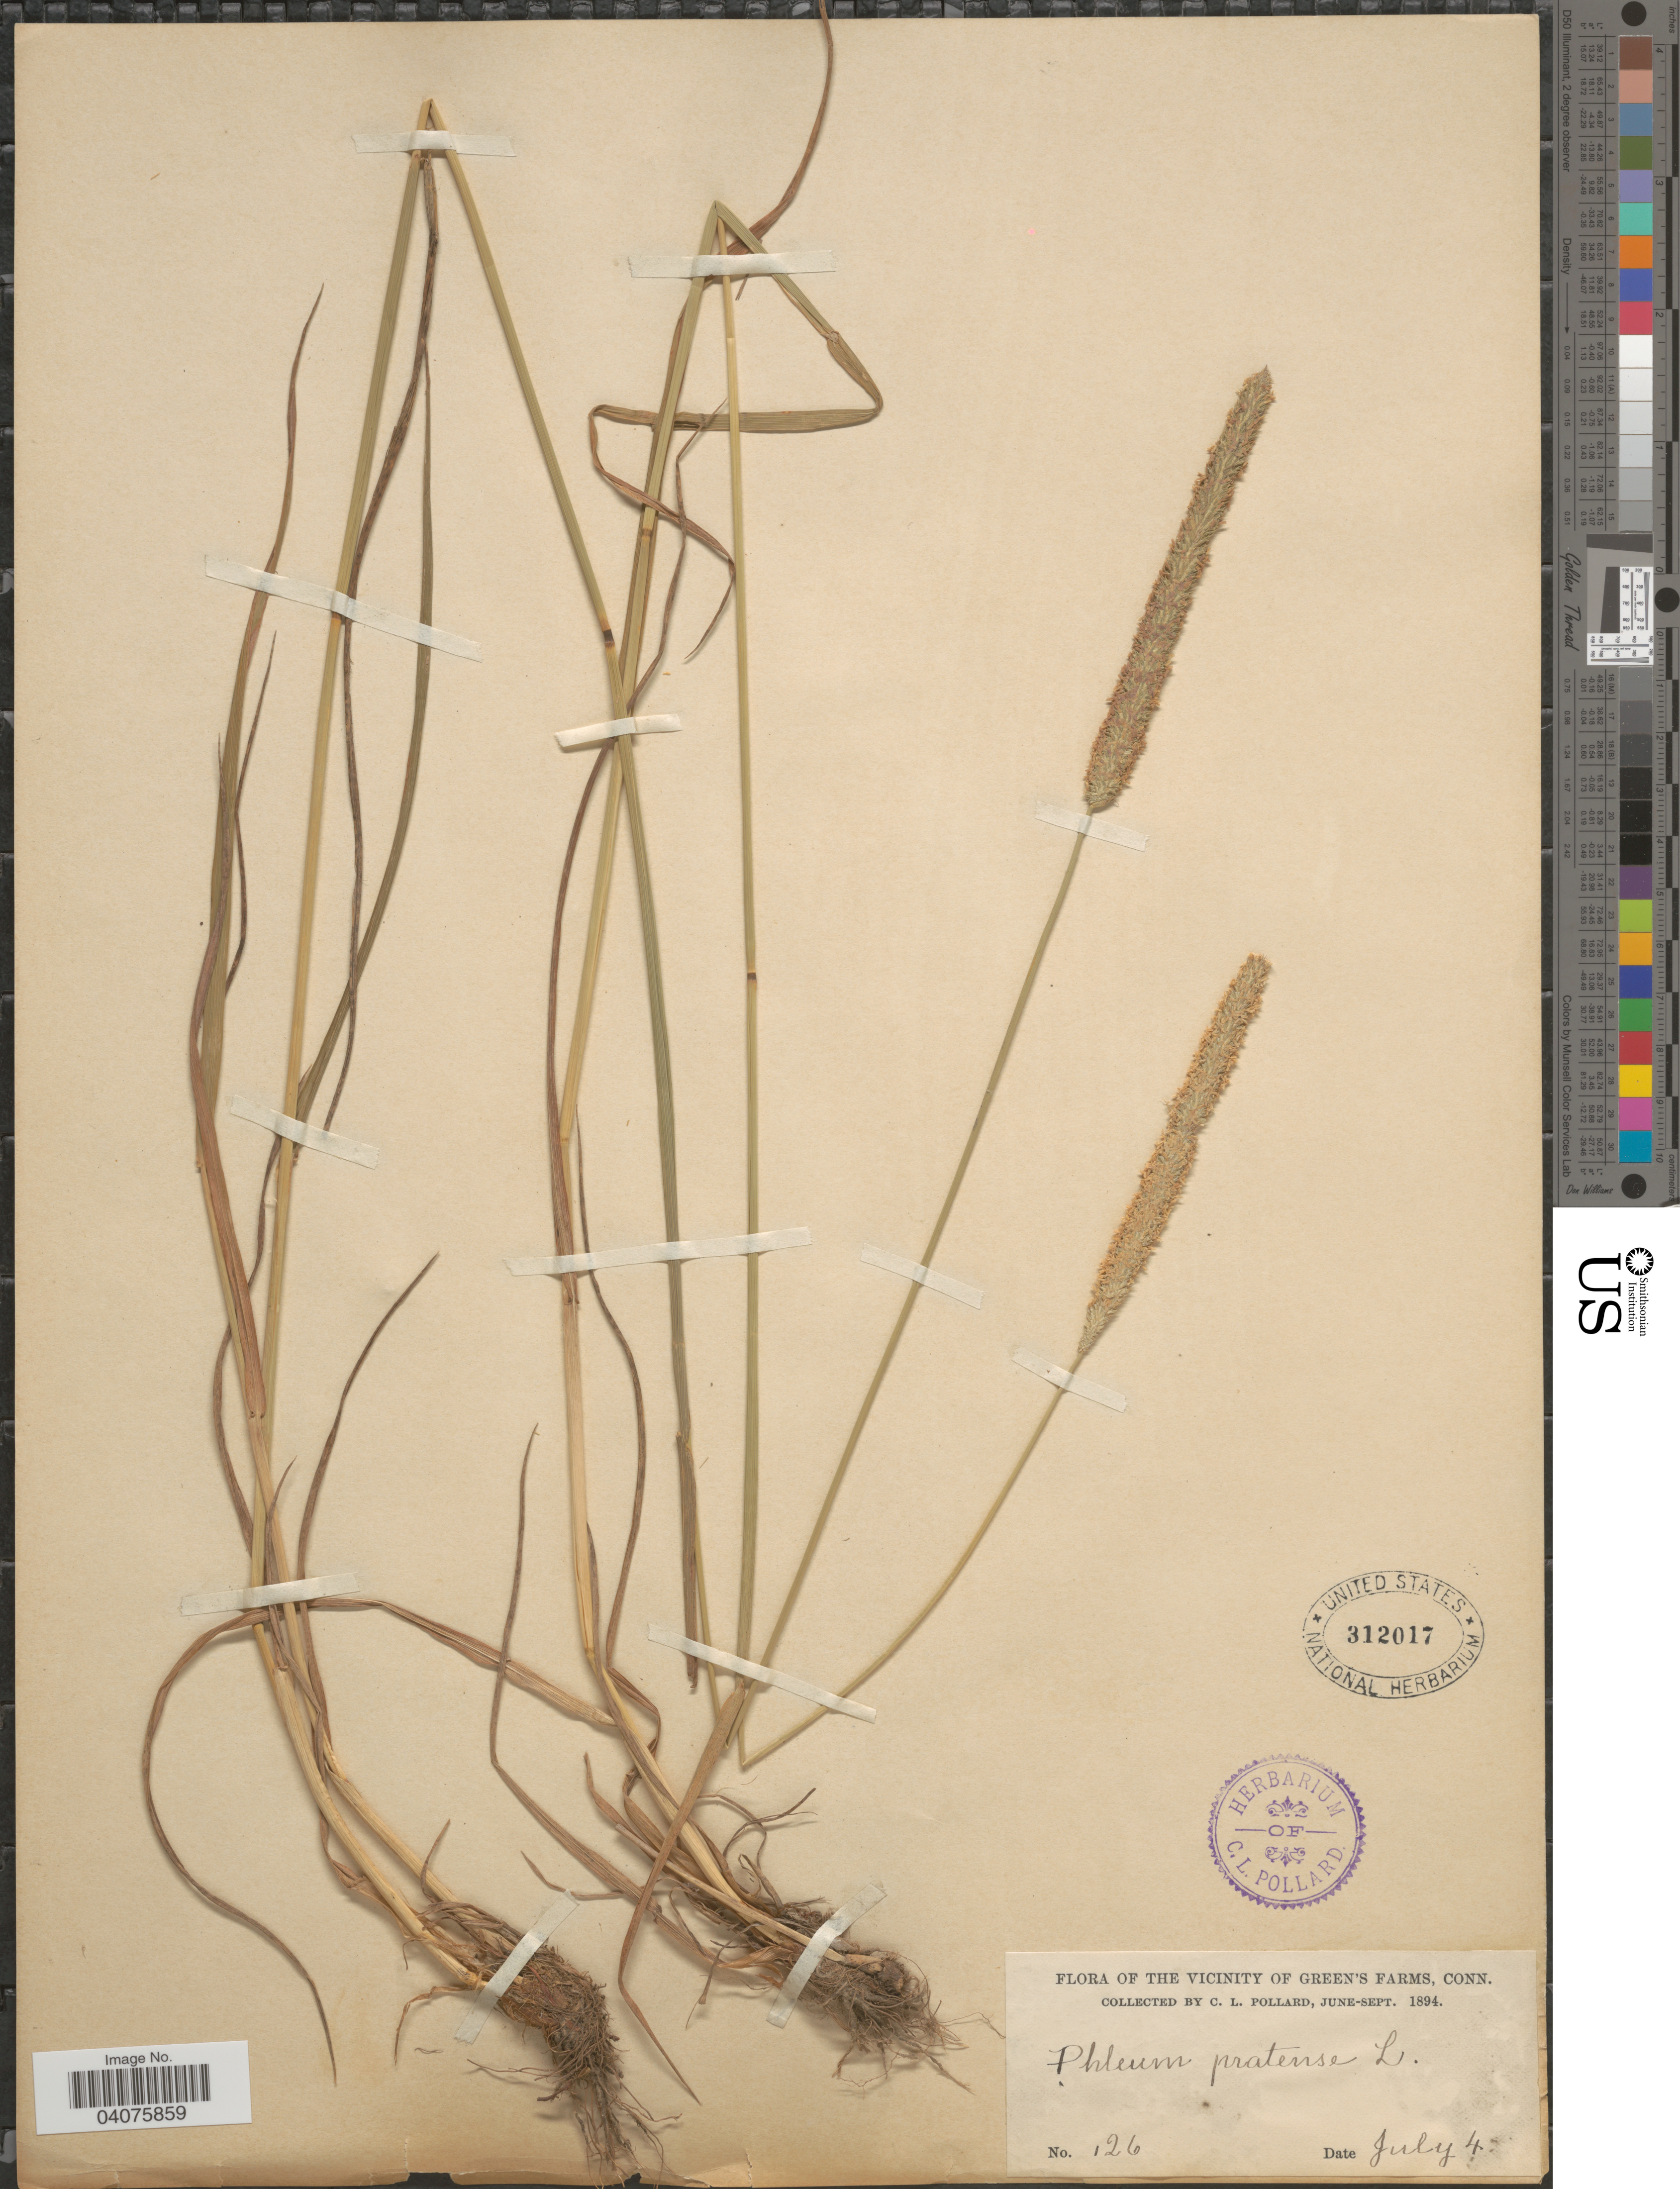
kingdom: Plantae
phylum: Tracheophyta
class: Liliopsida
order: Poales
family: Poaceae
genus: Phleum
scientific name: Phleum pratense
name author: L.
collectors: C. L. Pollard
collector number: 126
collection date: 1894-07-04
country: United States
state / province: Connecticut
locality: The Vicinity of Green's Farms.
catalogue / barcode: US 312017